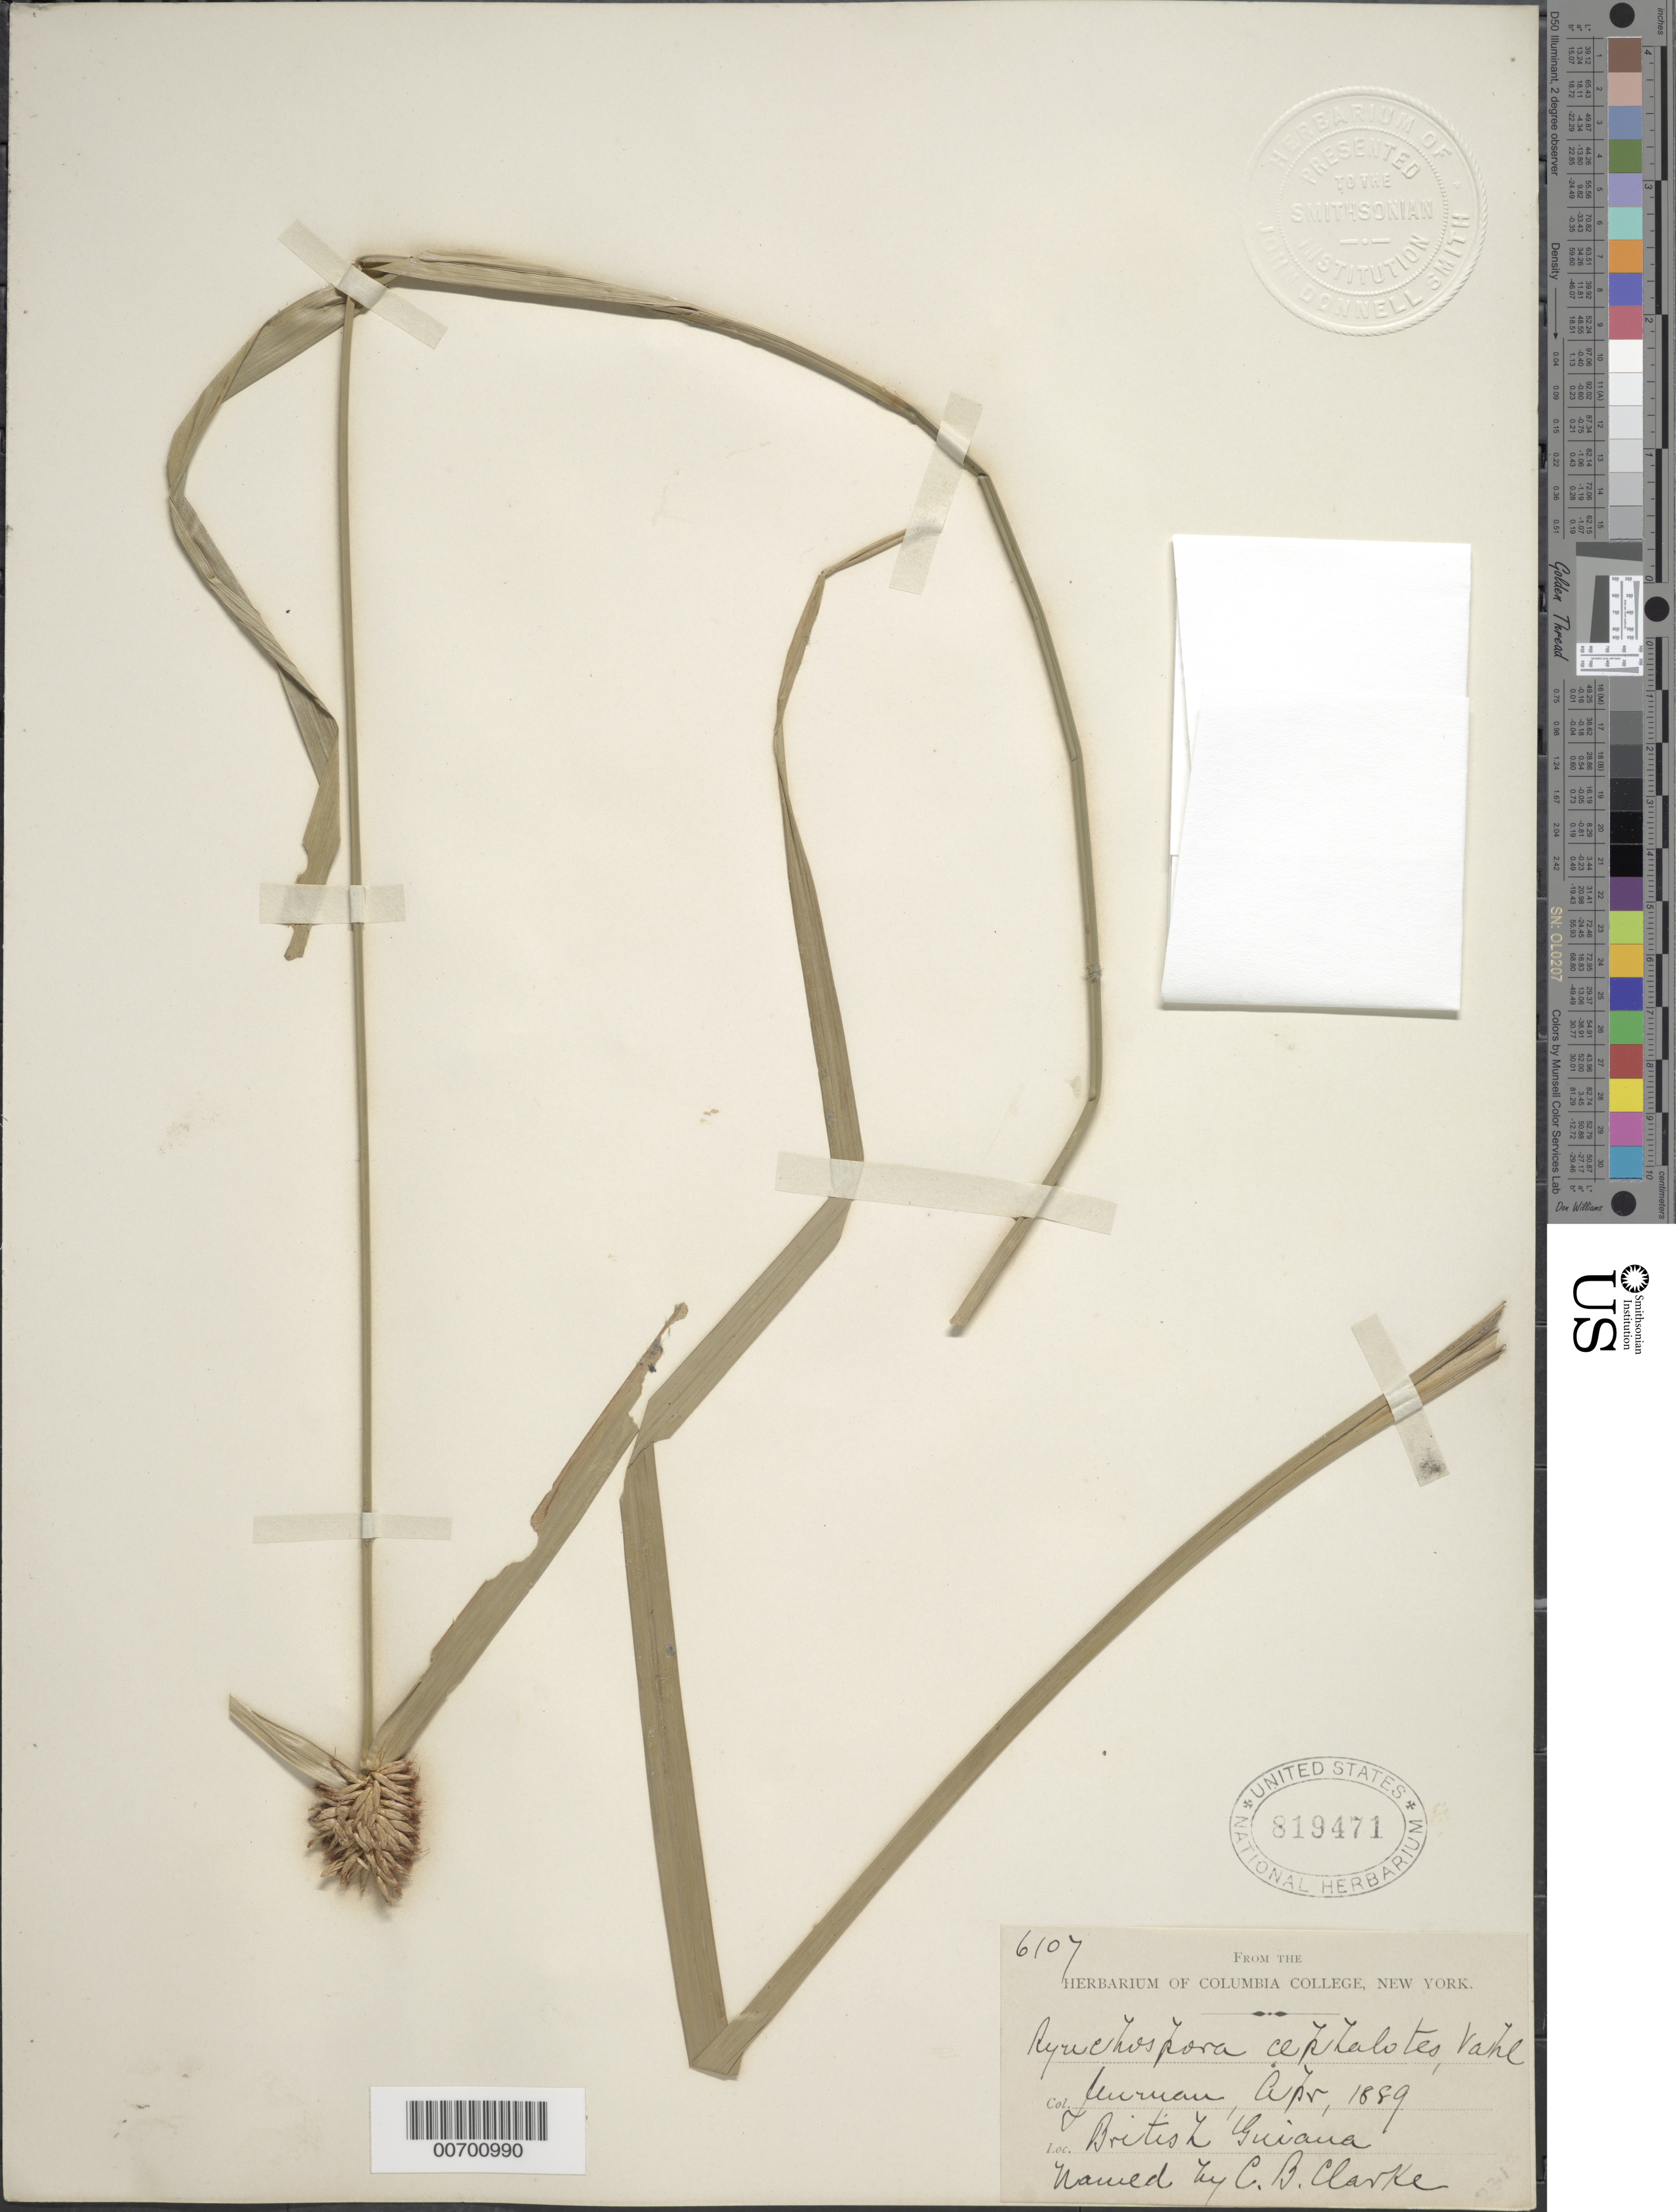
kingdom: Plantae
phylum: Tracheophyta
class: Liliopsida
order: Poales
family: Cyperaceae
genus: Rhynchospora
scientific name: Rhynchospora cephalotes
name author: (L.) Vahl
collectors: G. S. Jenman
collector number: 6107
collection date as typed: April 1889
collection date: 1889-04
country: Guyana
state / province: Demerara-Mahaica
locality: Lama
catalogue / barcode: US 819471